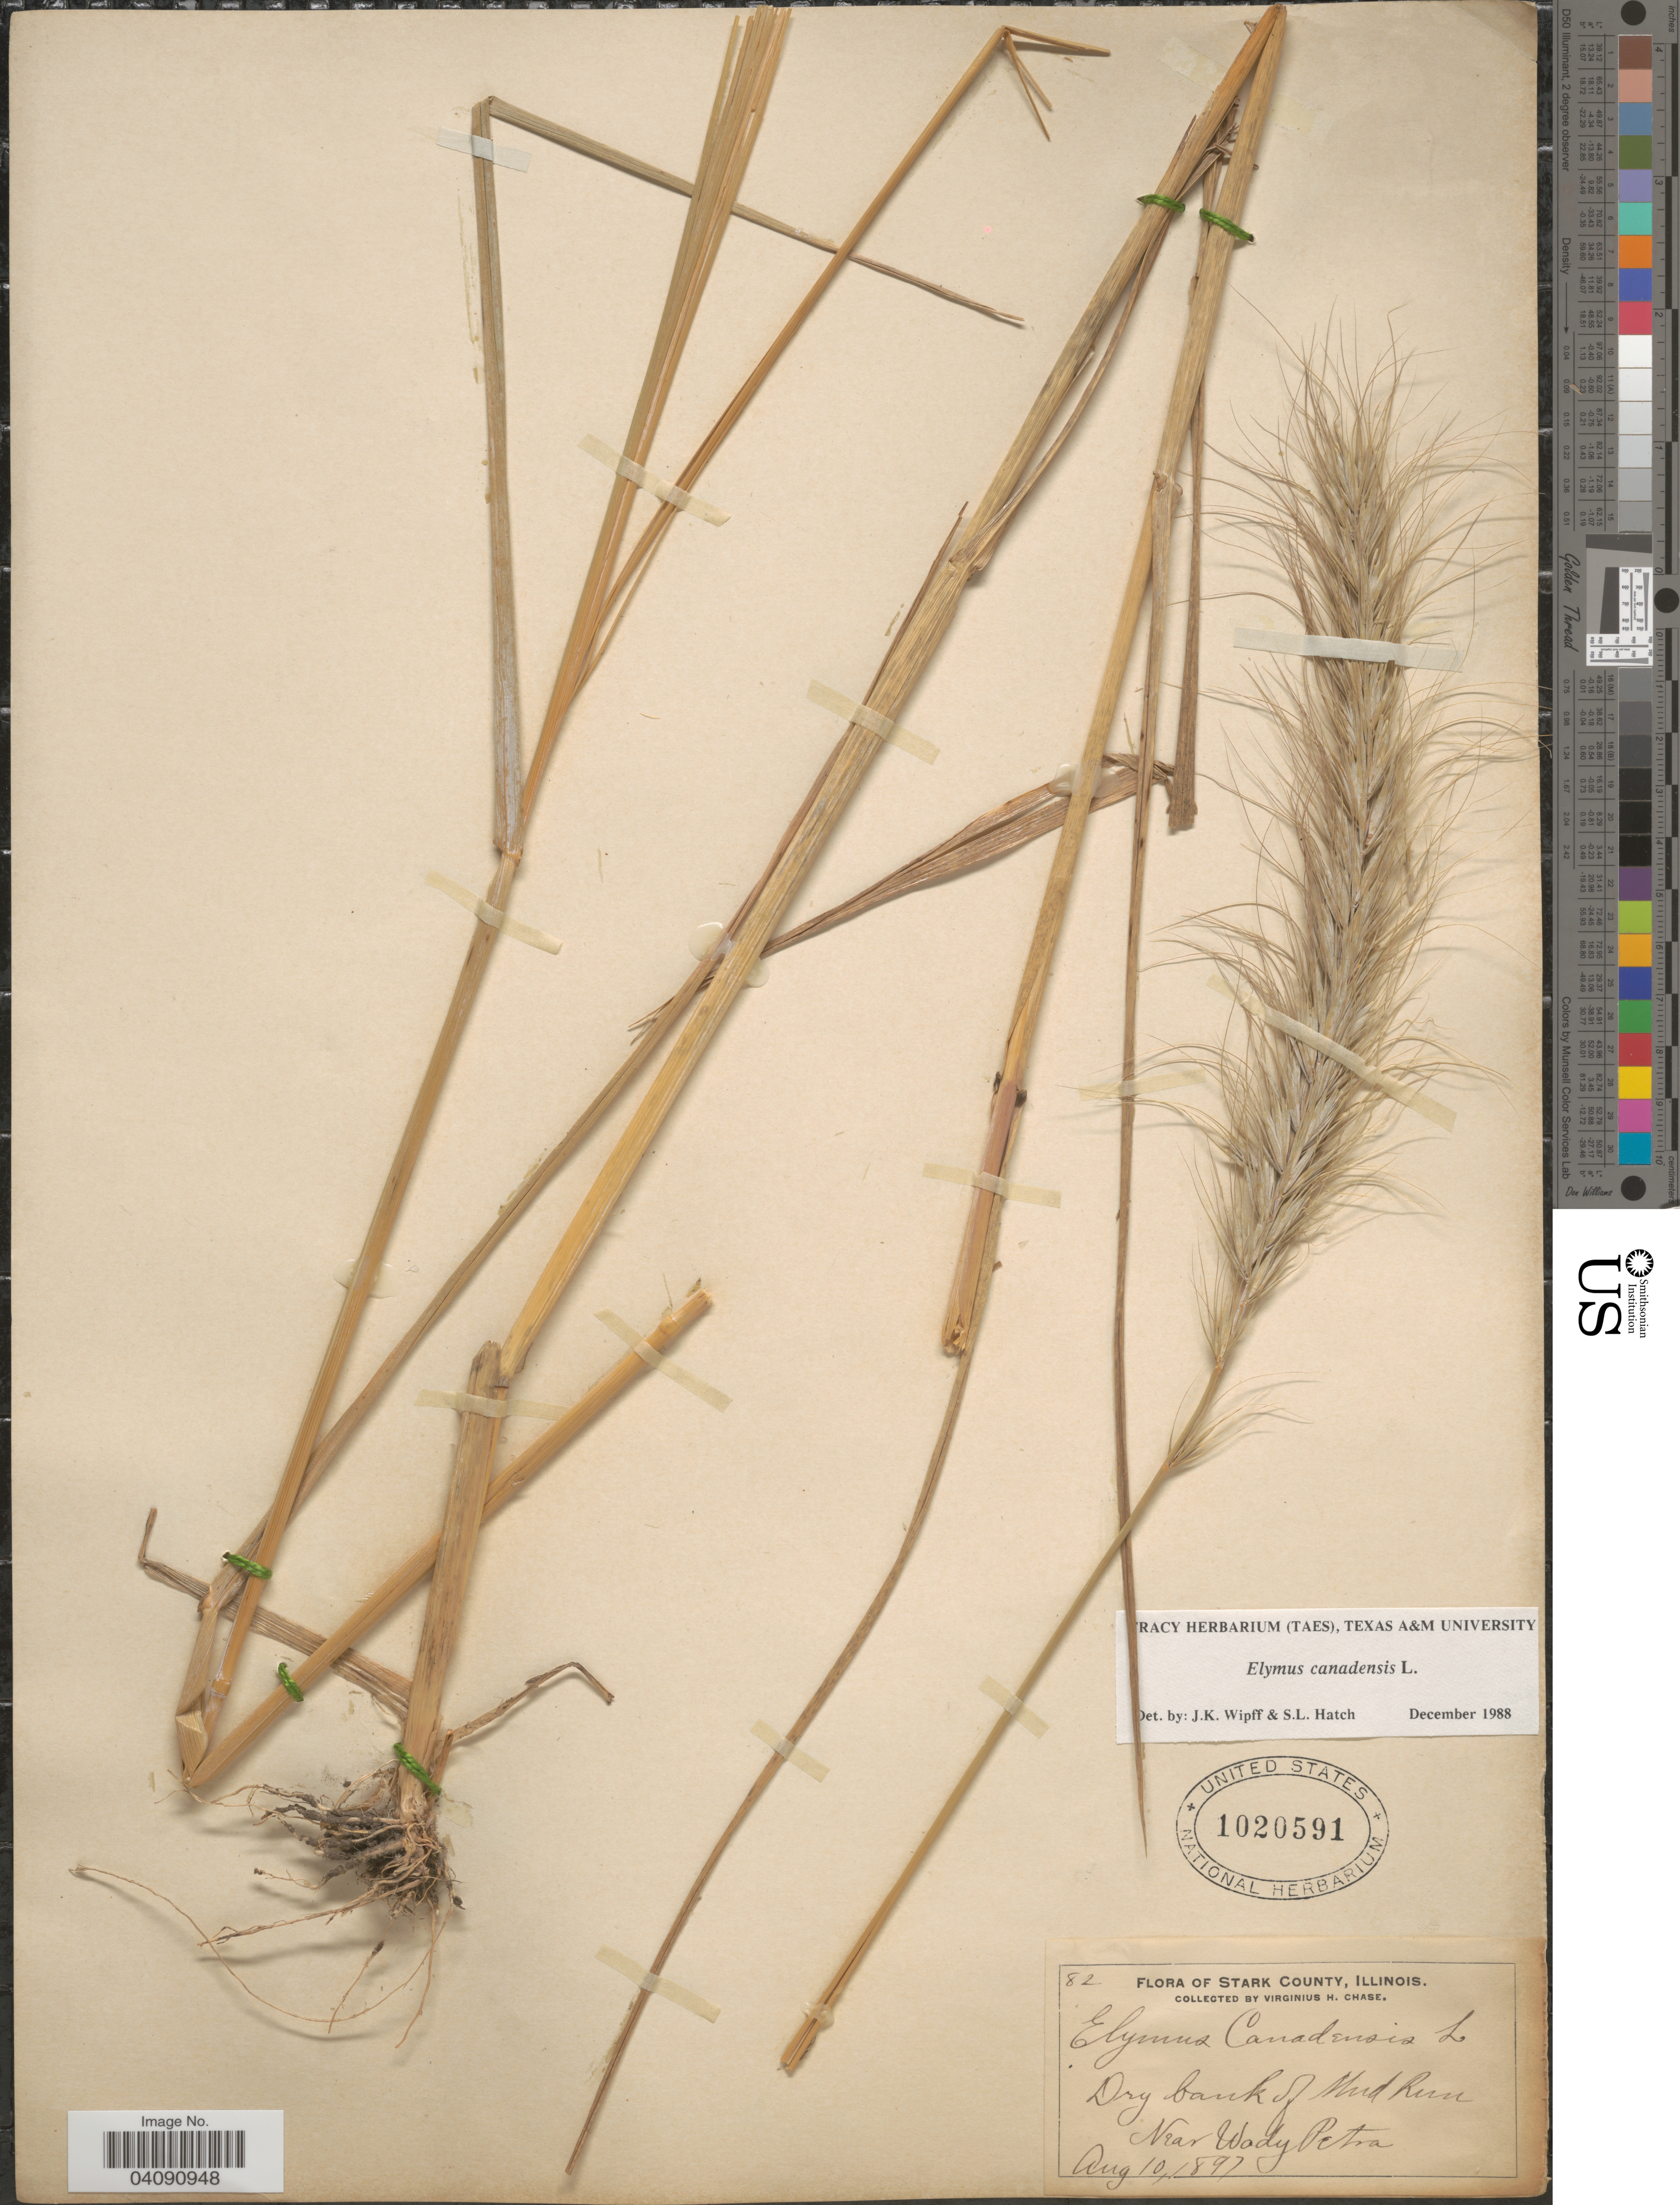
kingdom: Plantae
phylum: Tracheophyta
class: Liliopsida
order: Poales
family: Poaceae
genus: Elymus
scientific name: Elymus canadensis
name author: L.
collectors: V. H. Chase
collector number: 82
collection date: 1897-08-10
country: United States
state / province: Illinois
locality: Stark County. Dry bank of Mud Run. Near Wady Petra.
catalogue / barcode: US 1020591